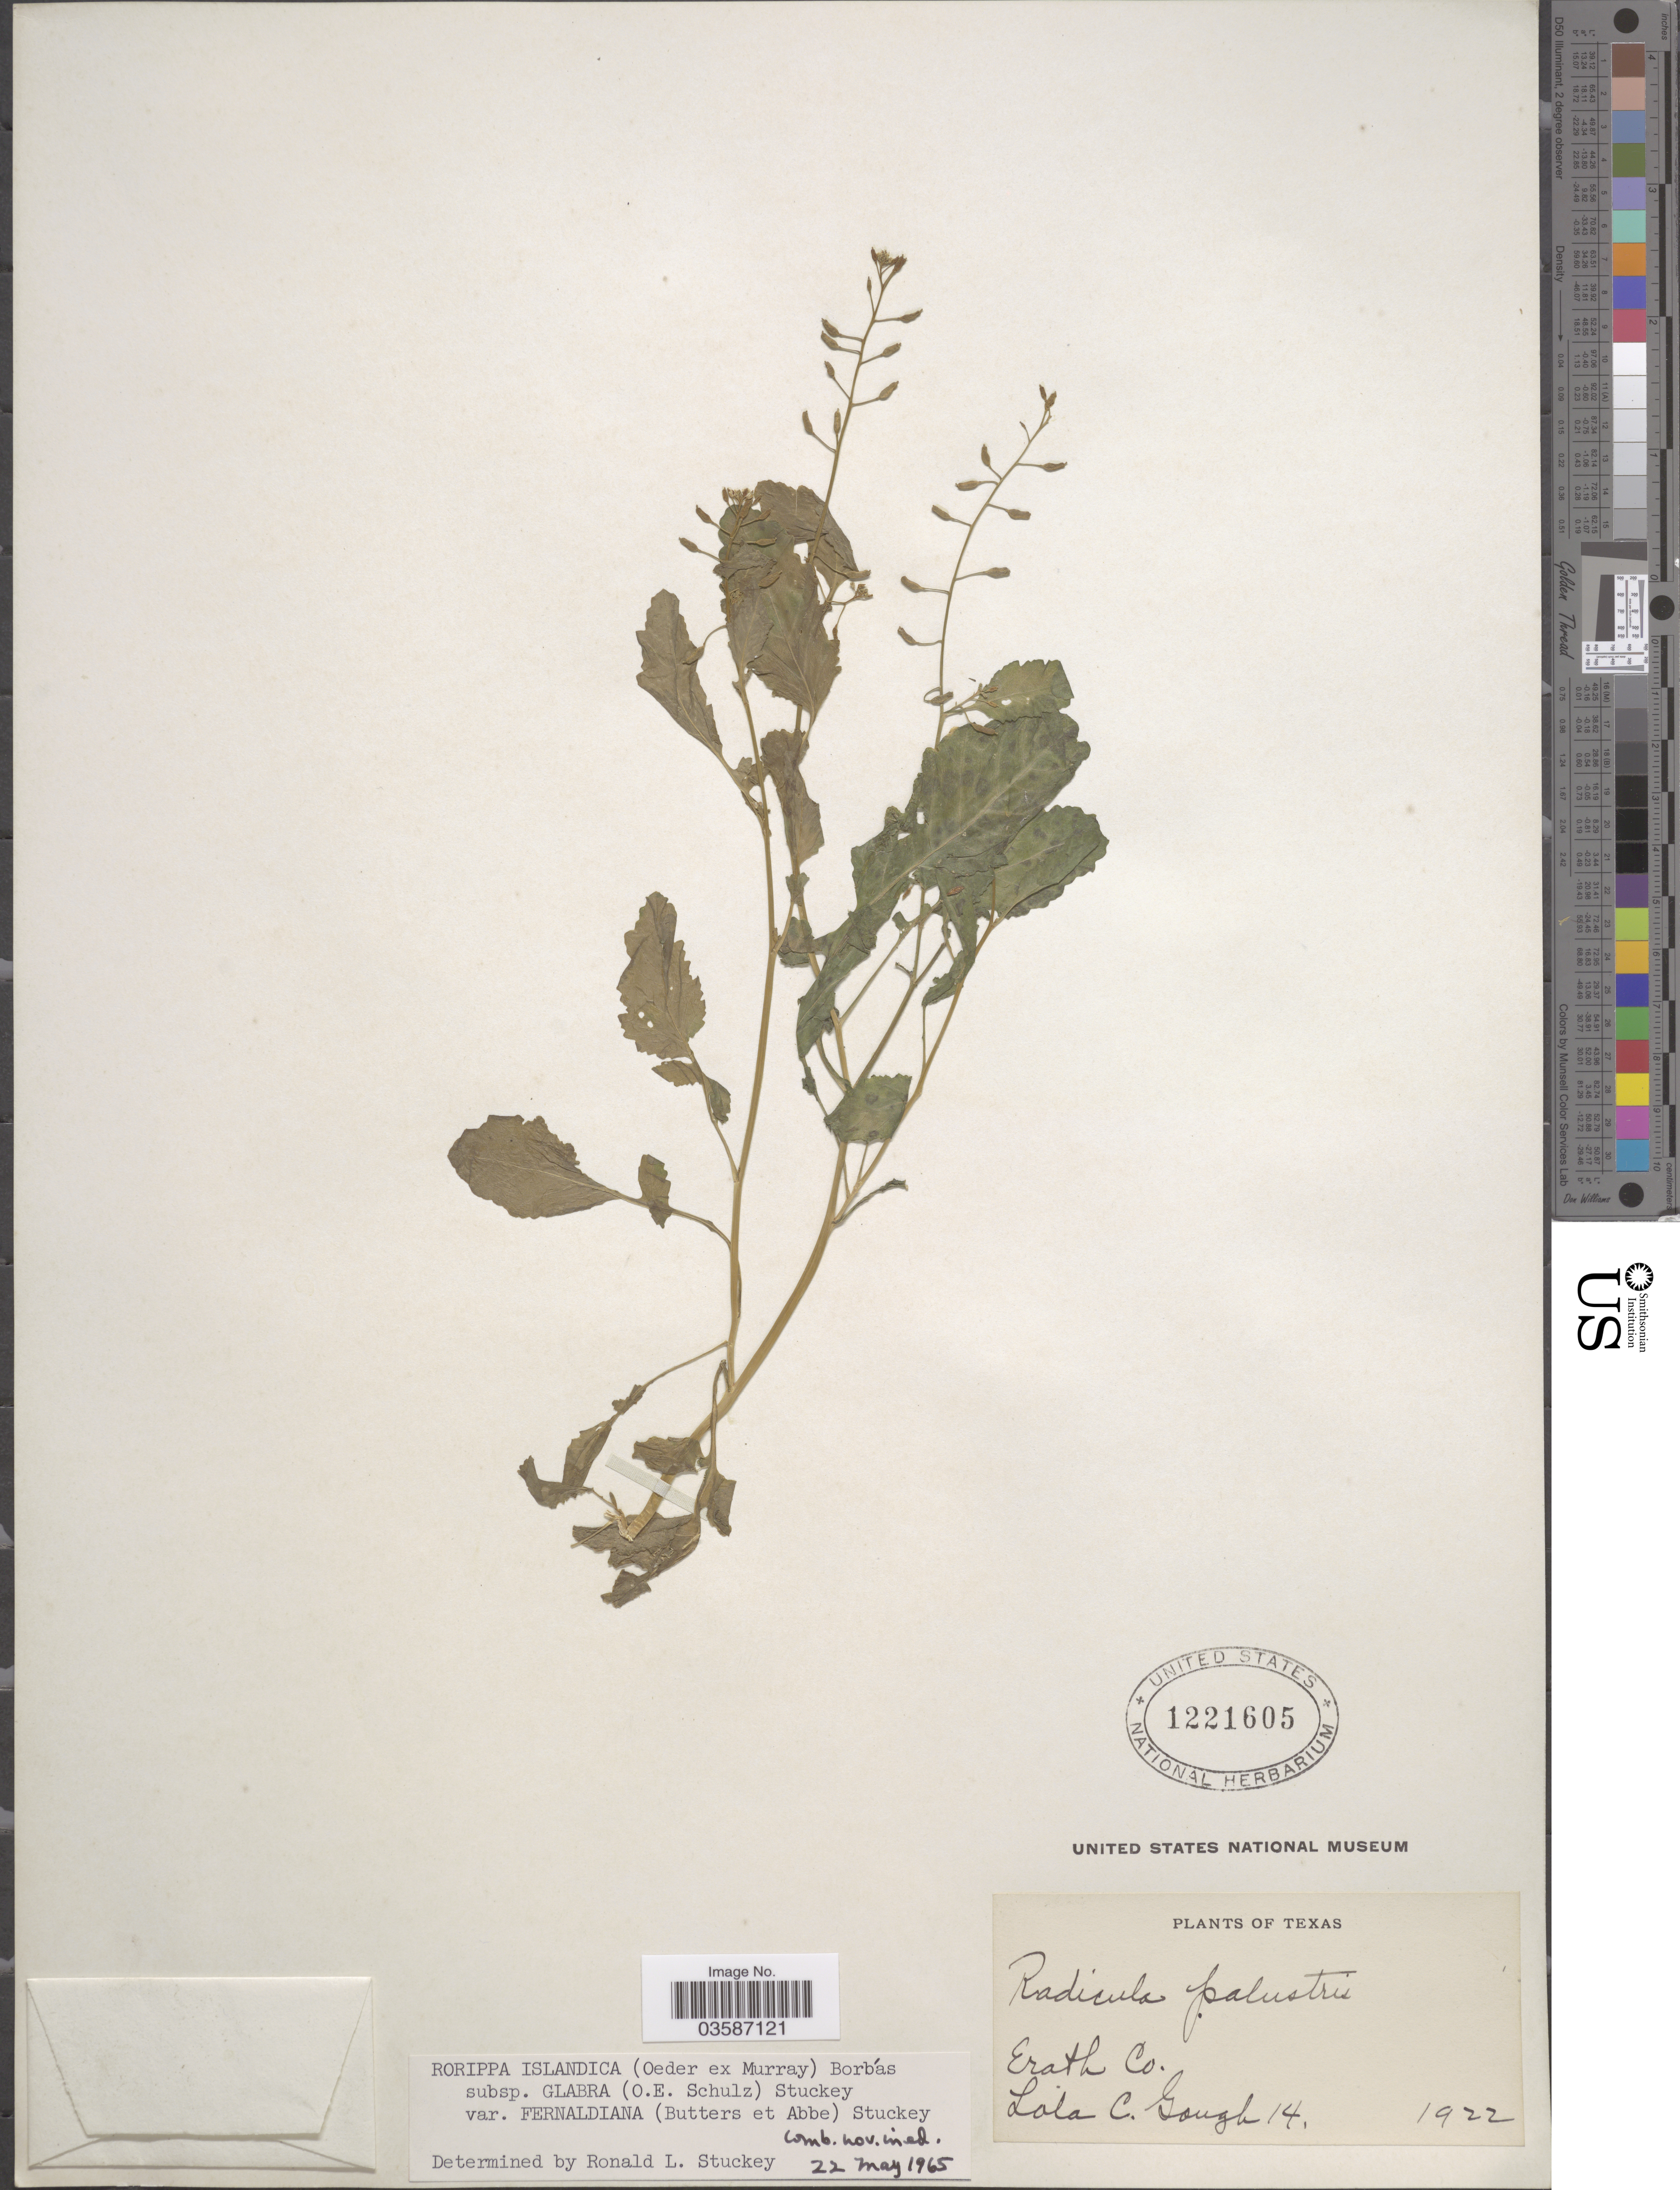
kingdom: Plantae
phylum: Tracheophyta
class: Magnoliopsida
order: Brassicales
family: Brassicaceae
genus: Rorippa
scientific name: Rorippa islandica var. fernaldiana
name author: Butters & Abbe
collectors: L. Gough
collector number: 14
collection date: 1922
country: United States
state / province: Texas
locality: Erath Co.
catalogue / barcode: US 1221605